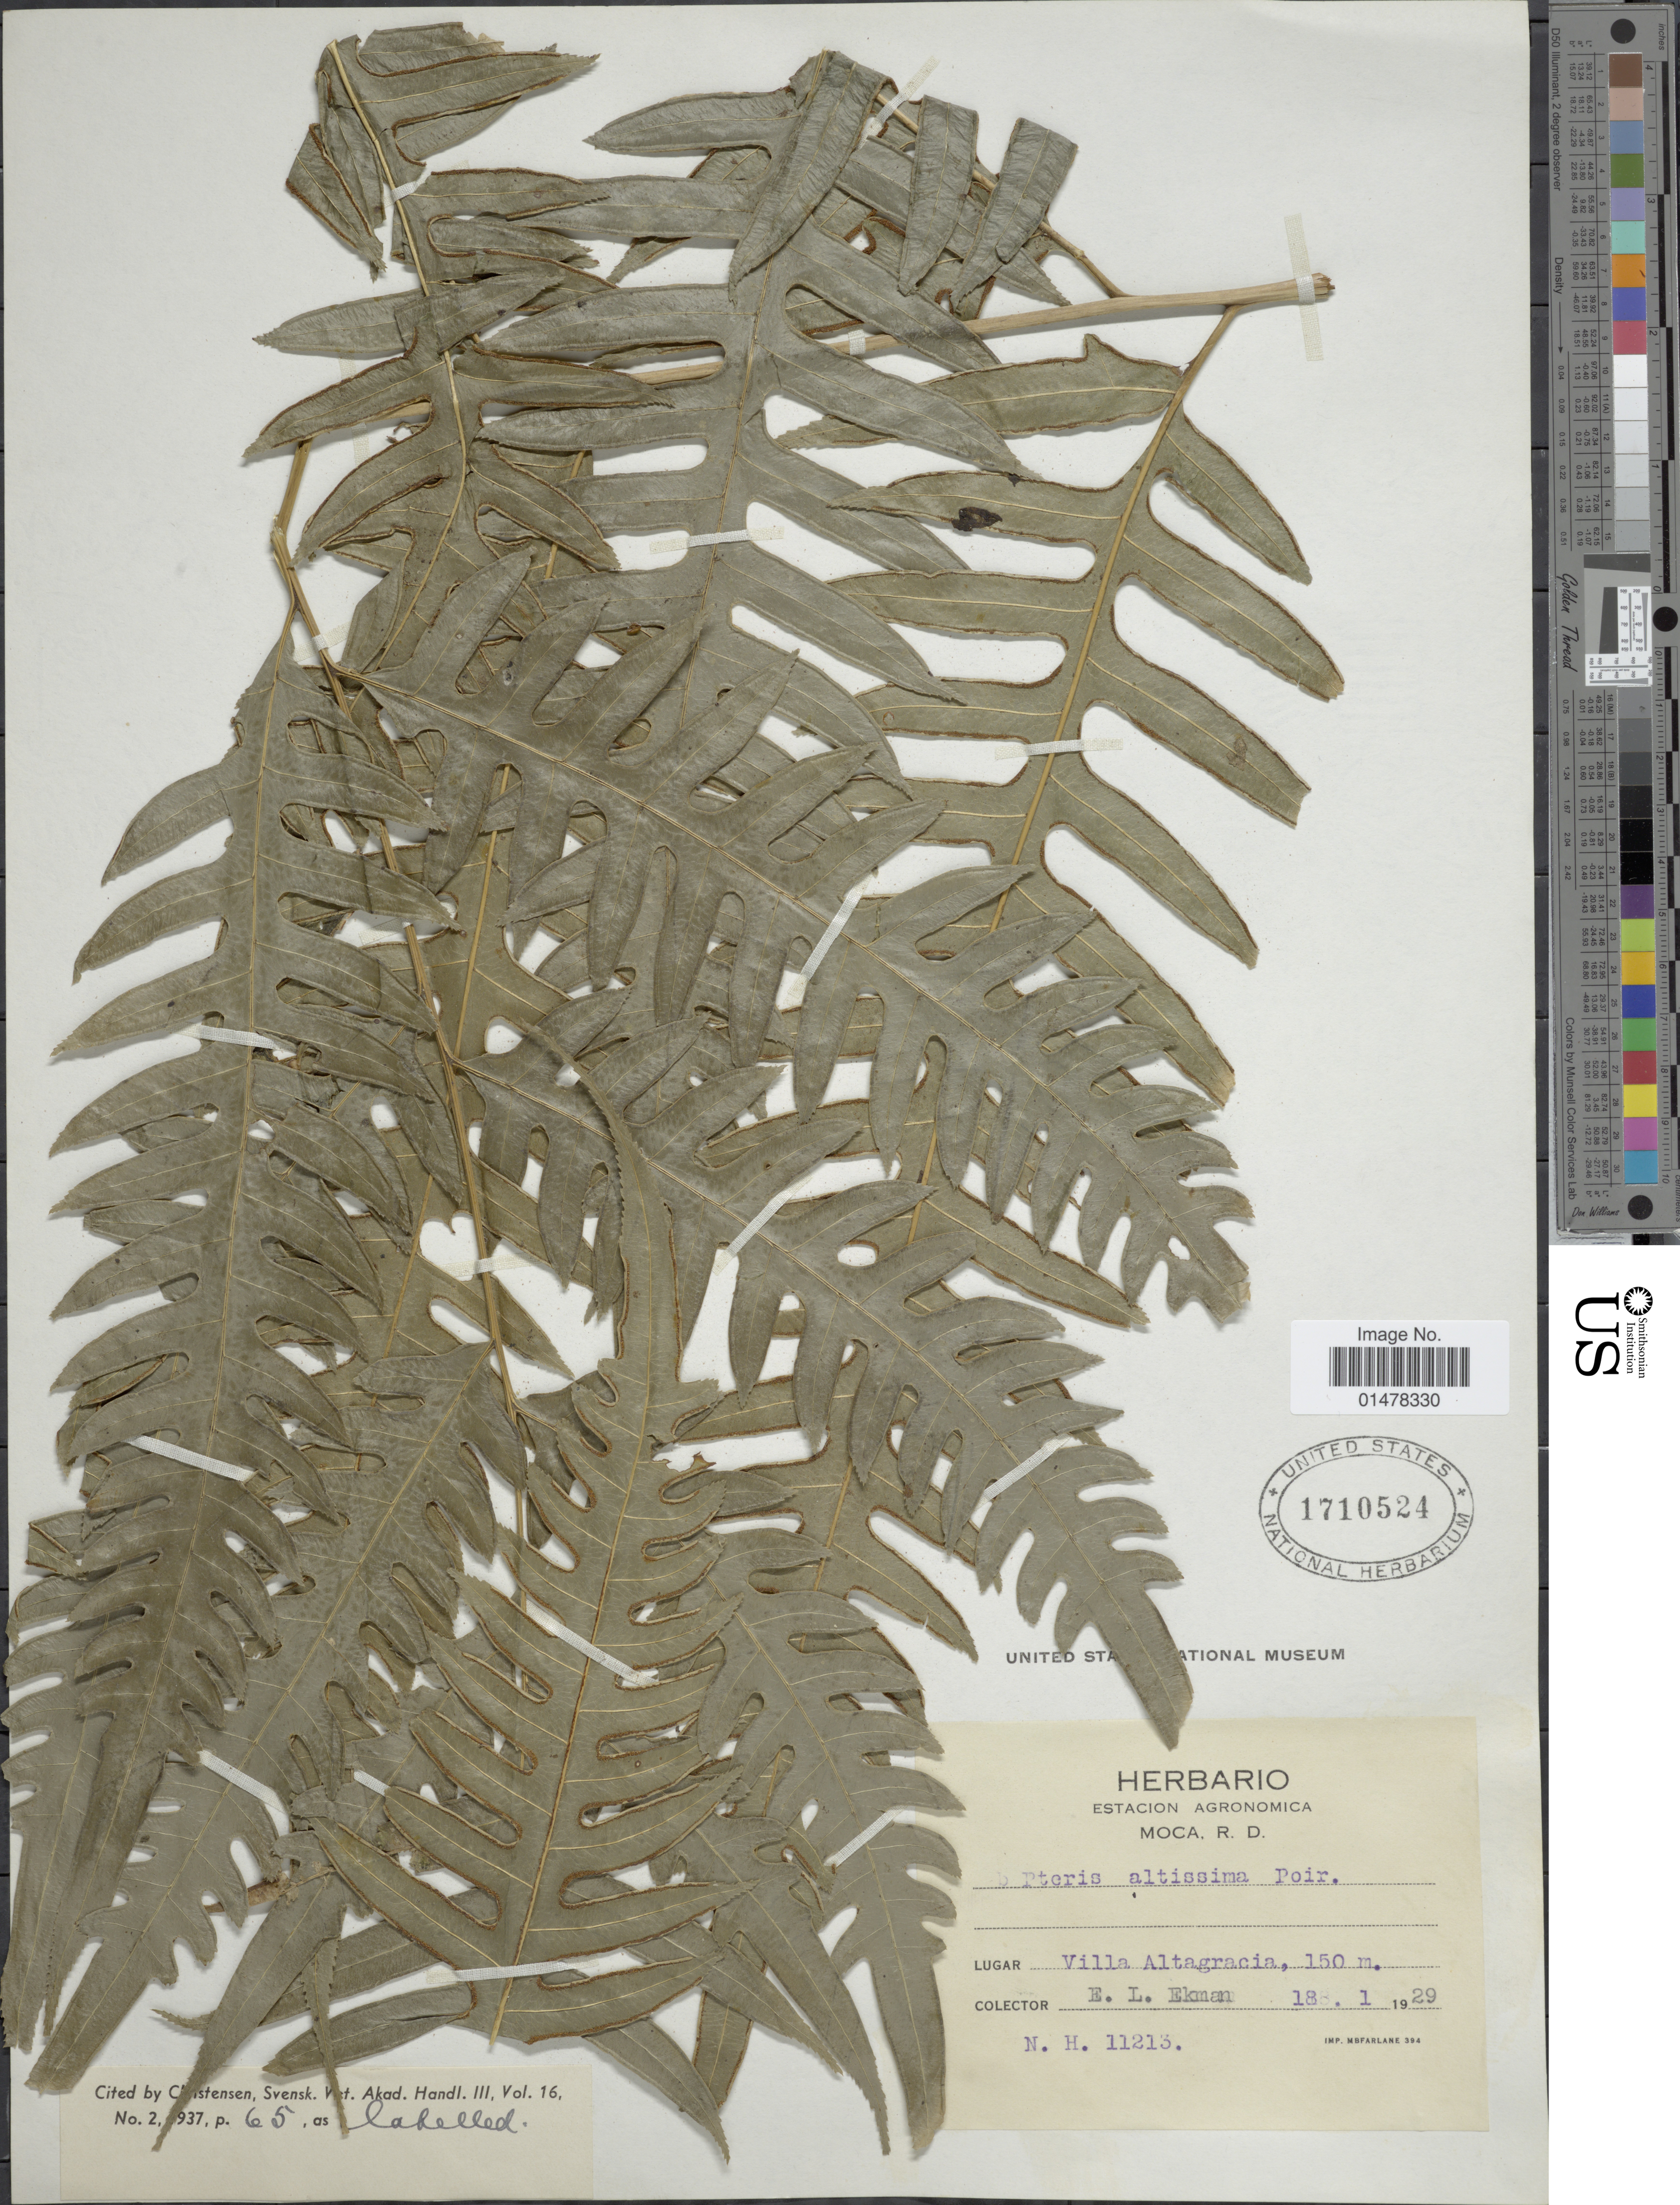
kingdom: Plantae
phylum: Tracheophyta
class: Polypodiopsida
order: Polypodiales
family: Pteridaceae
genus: Pteris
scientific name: Pteris altissima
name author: Poir.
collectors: E. L. Ekman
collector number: N. H. 11213?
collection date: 1929-01-18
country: Dominican Republic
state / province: San Cristóbal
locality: Villa Altagracia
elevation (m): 150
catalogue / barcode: US 1710524